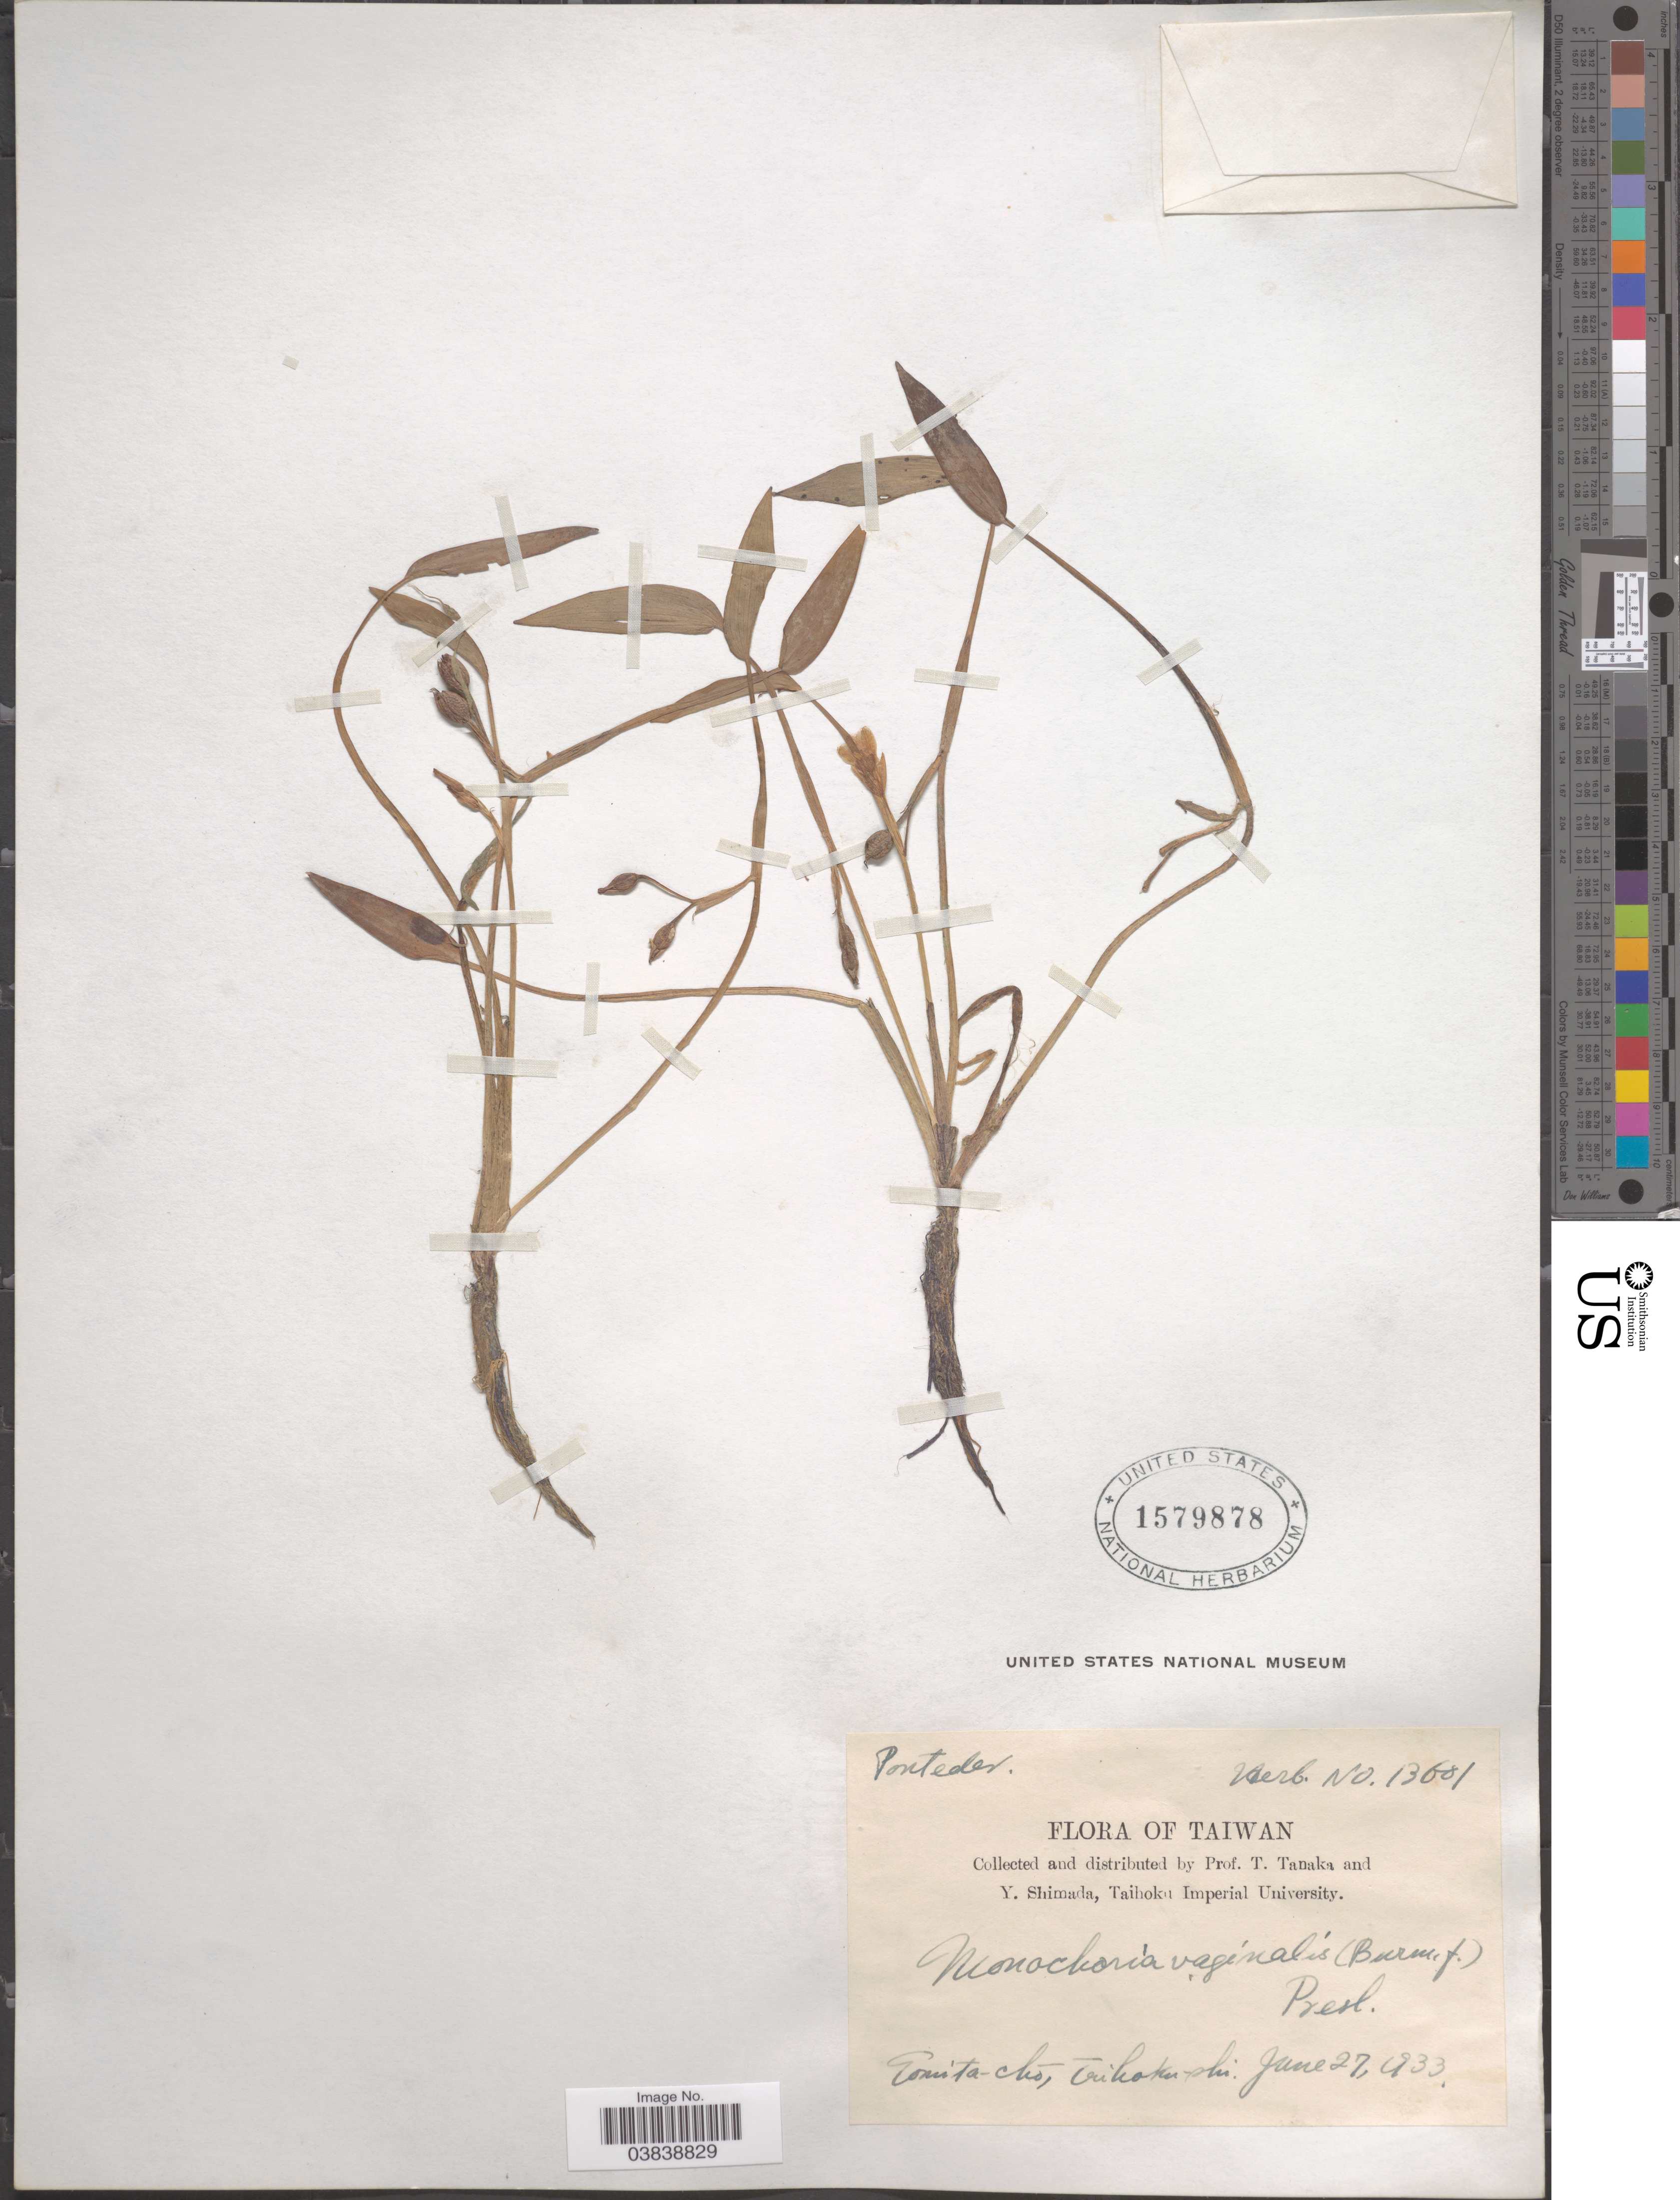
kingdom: Plantae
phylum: Tracheophyta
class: Liliopsida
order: Commelinales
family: Pontederiaceae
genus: Monochoria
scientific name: Monochoria vaginalis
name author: (Burm. f.) C. Presl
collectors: T. Tanaka & Y. Shimada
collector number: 13601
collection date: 1933-06-27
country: Taiwan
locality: Tomita-cho, Taihoku-shi.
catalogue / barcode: US 1579878